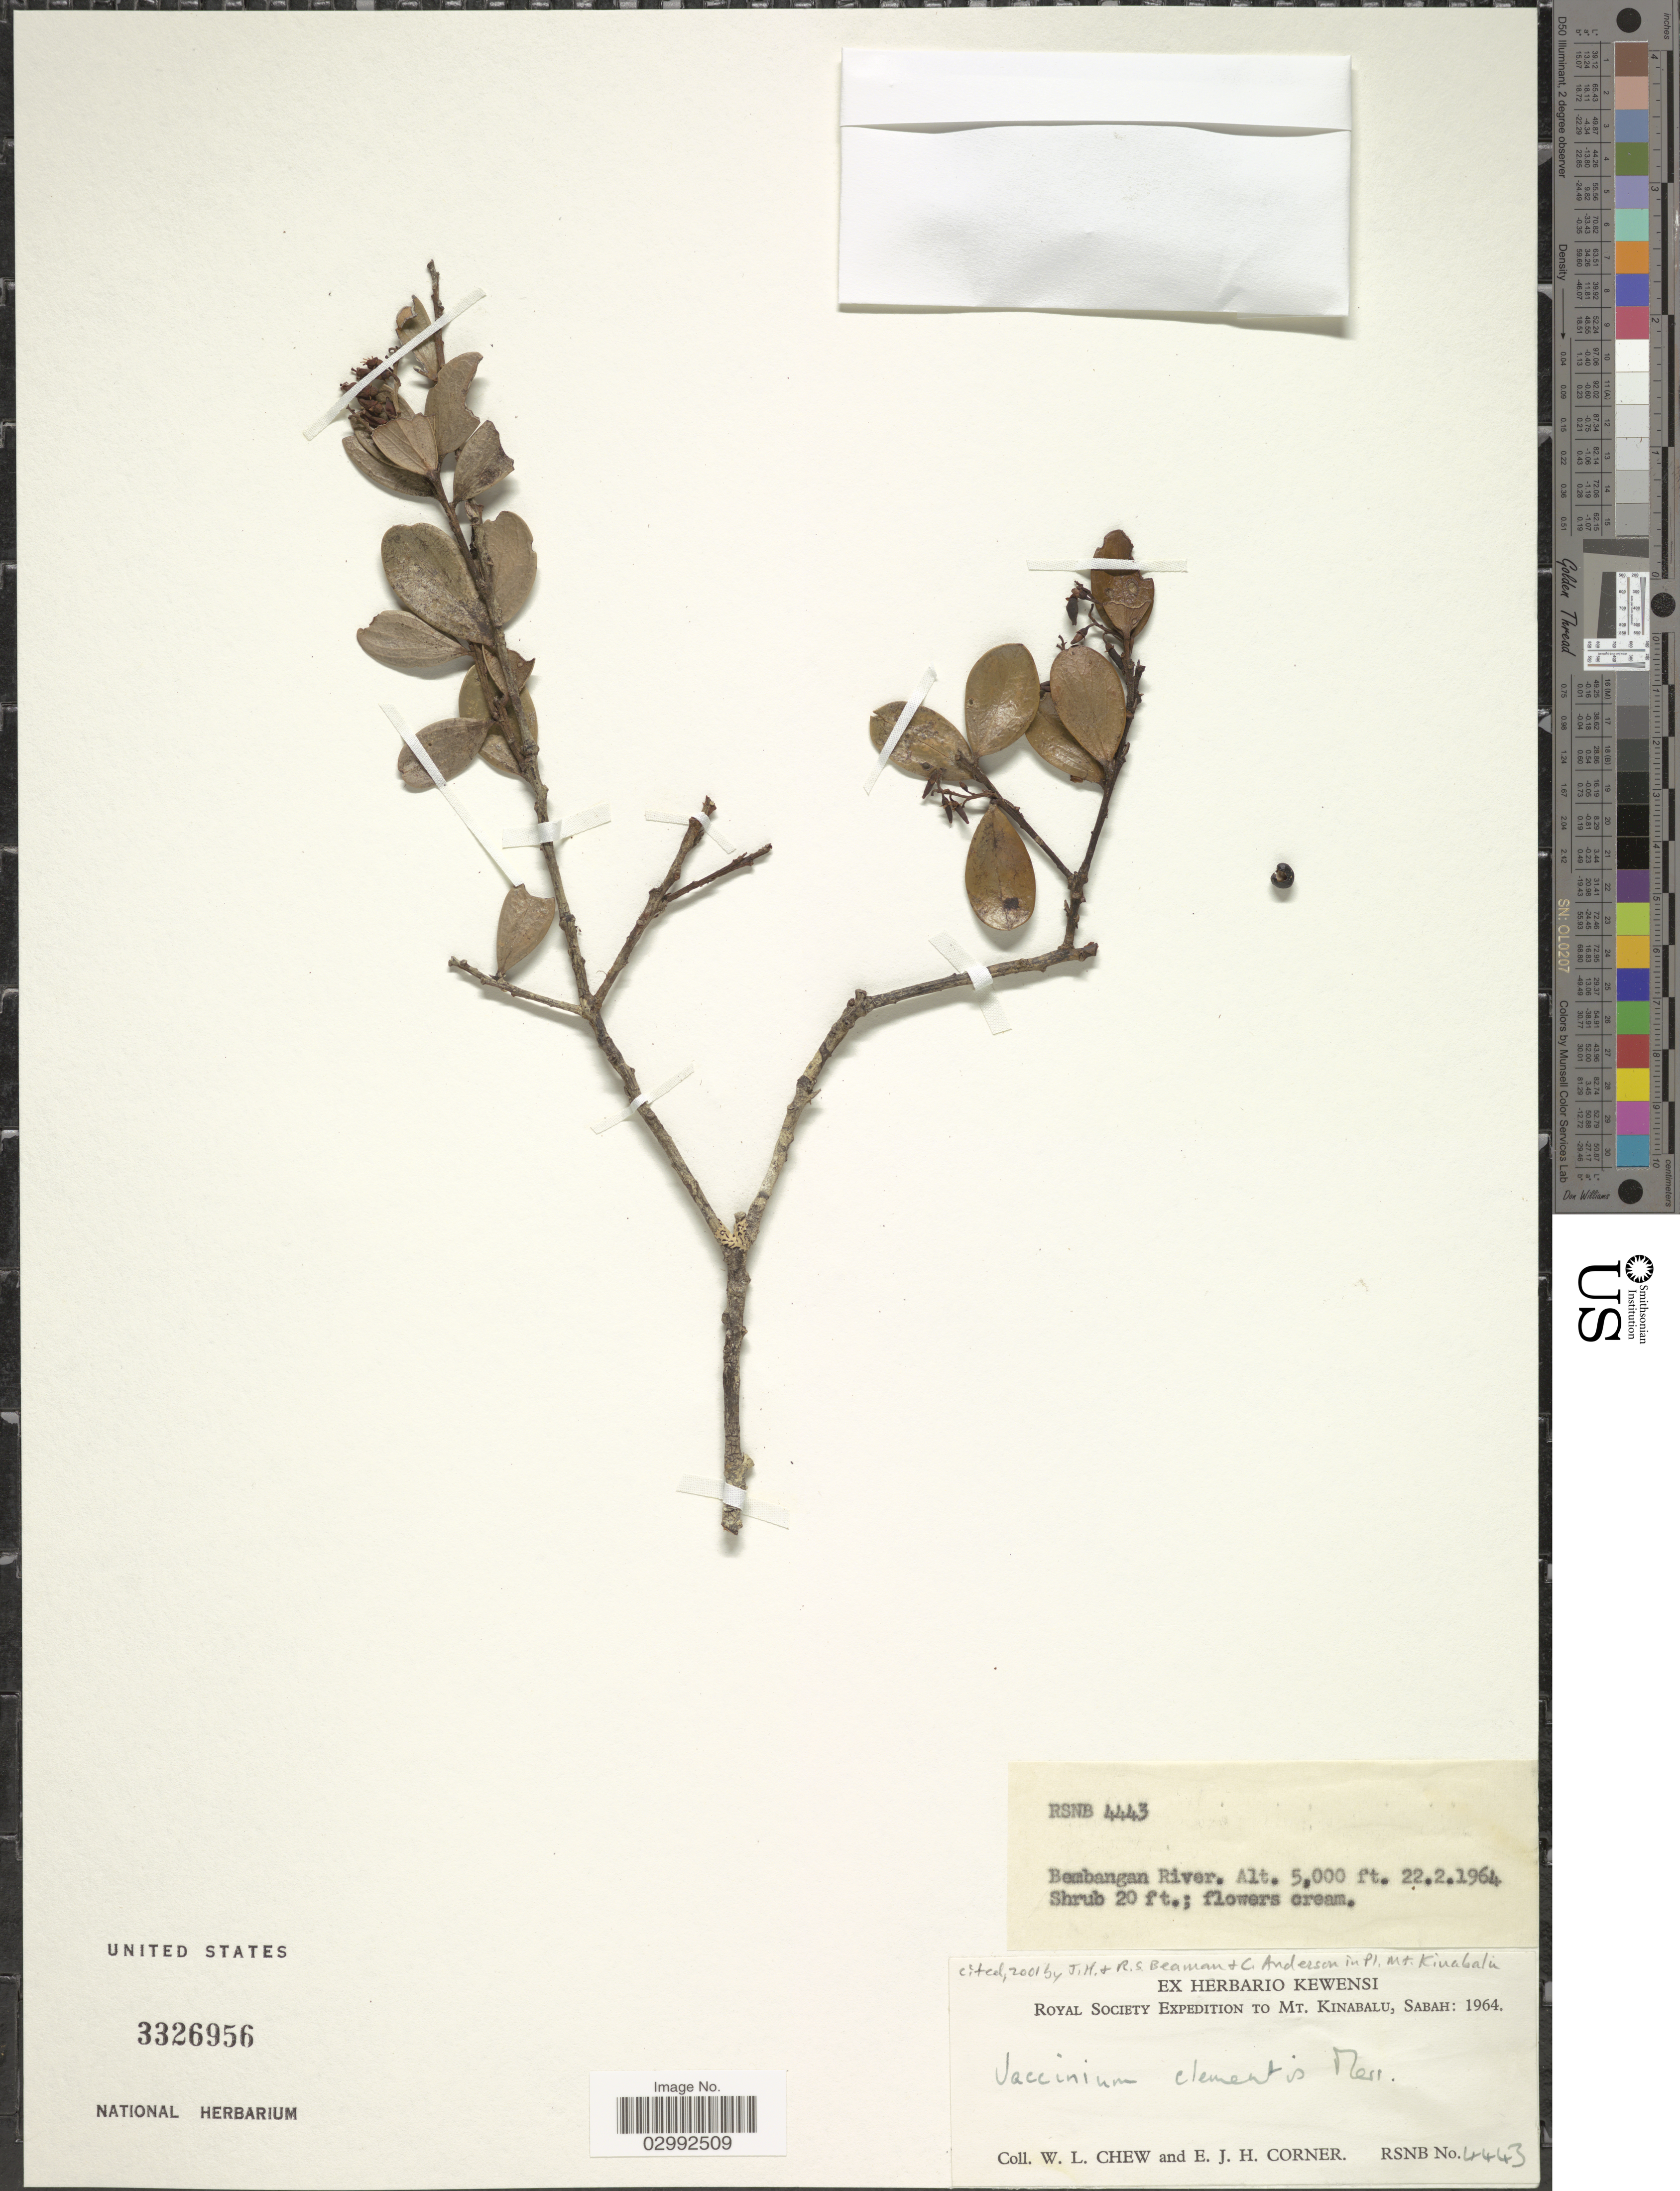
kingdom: Plantae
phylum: Tracheophyta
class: Magnoliopsida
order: Ericales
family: Ericaceae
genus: Vaccinium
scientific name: Vaccinium clementis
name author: Merr.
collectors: W. Chew & E. Corner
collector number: RSNB 4443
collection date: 1964-02-22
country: Malaysia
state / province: Sabah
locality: Bembangan River, Mt. Kinabalu: Sabah.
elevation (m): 1524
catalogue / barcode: US 3326956